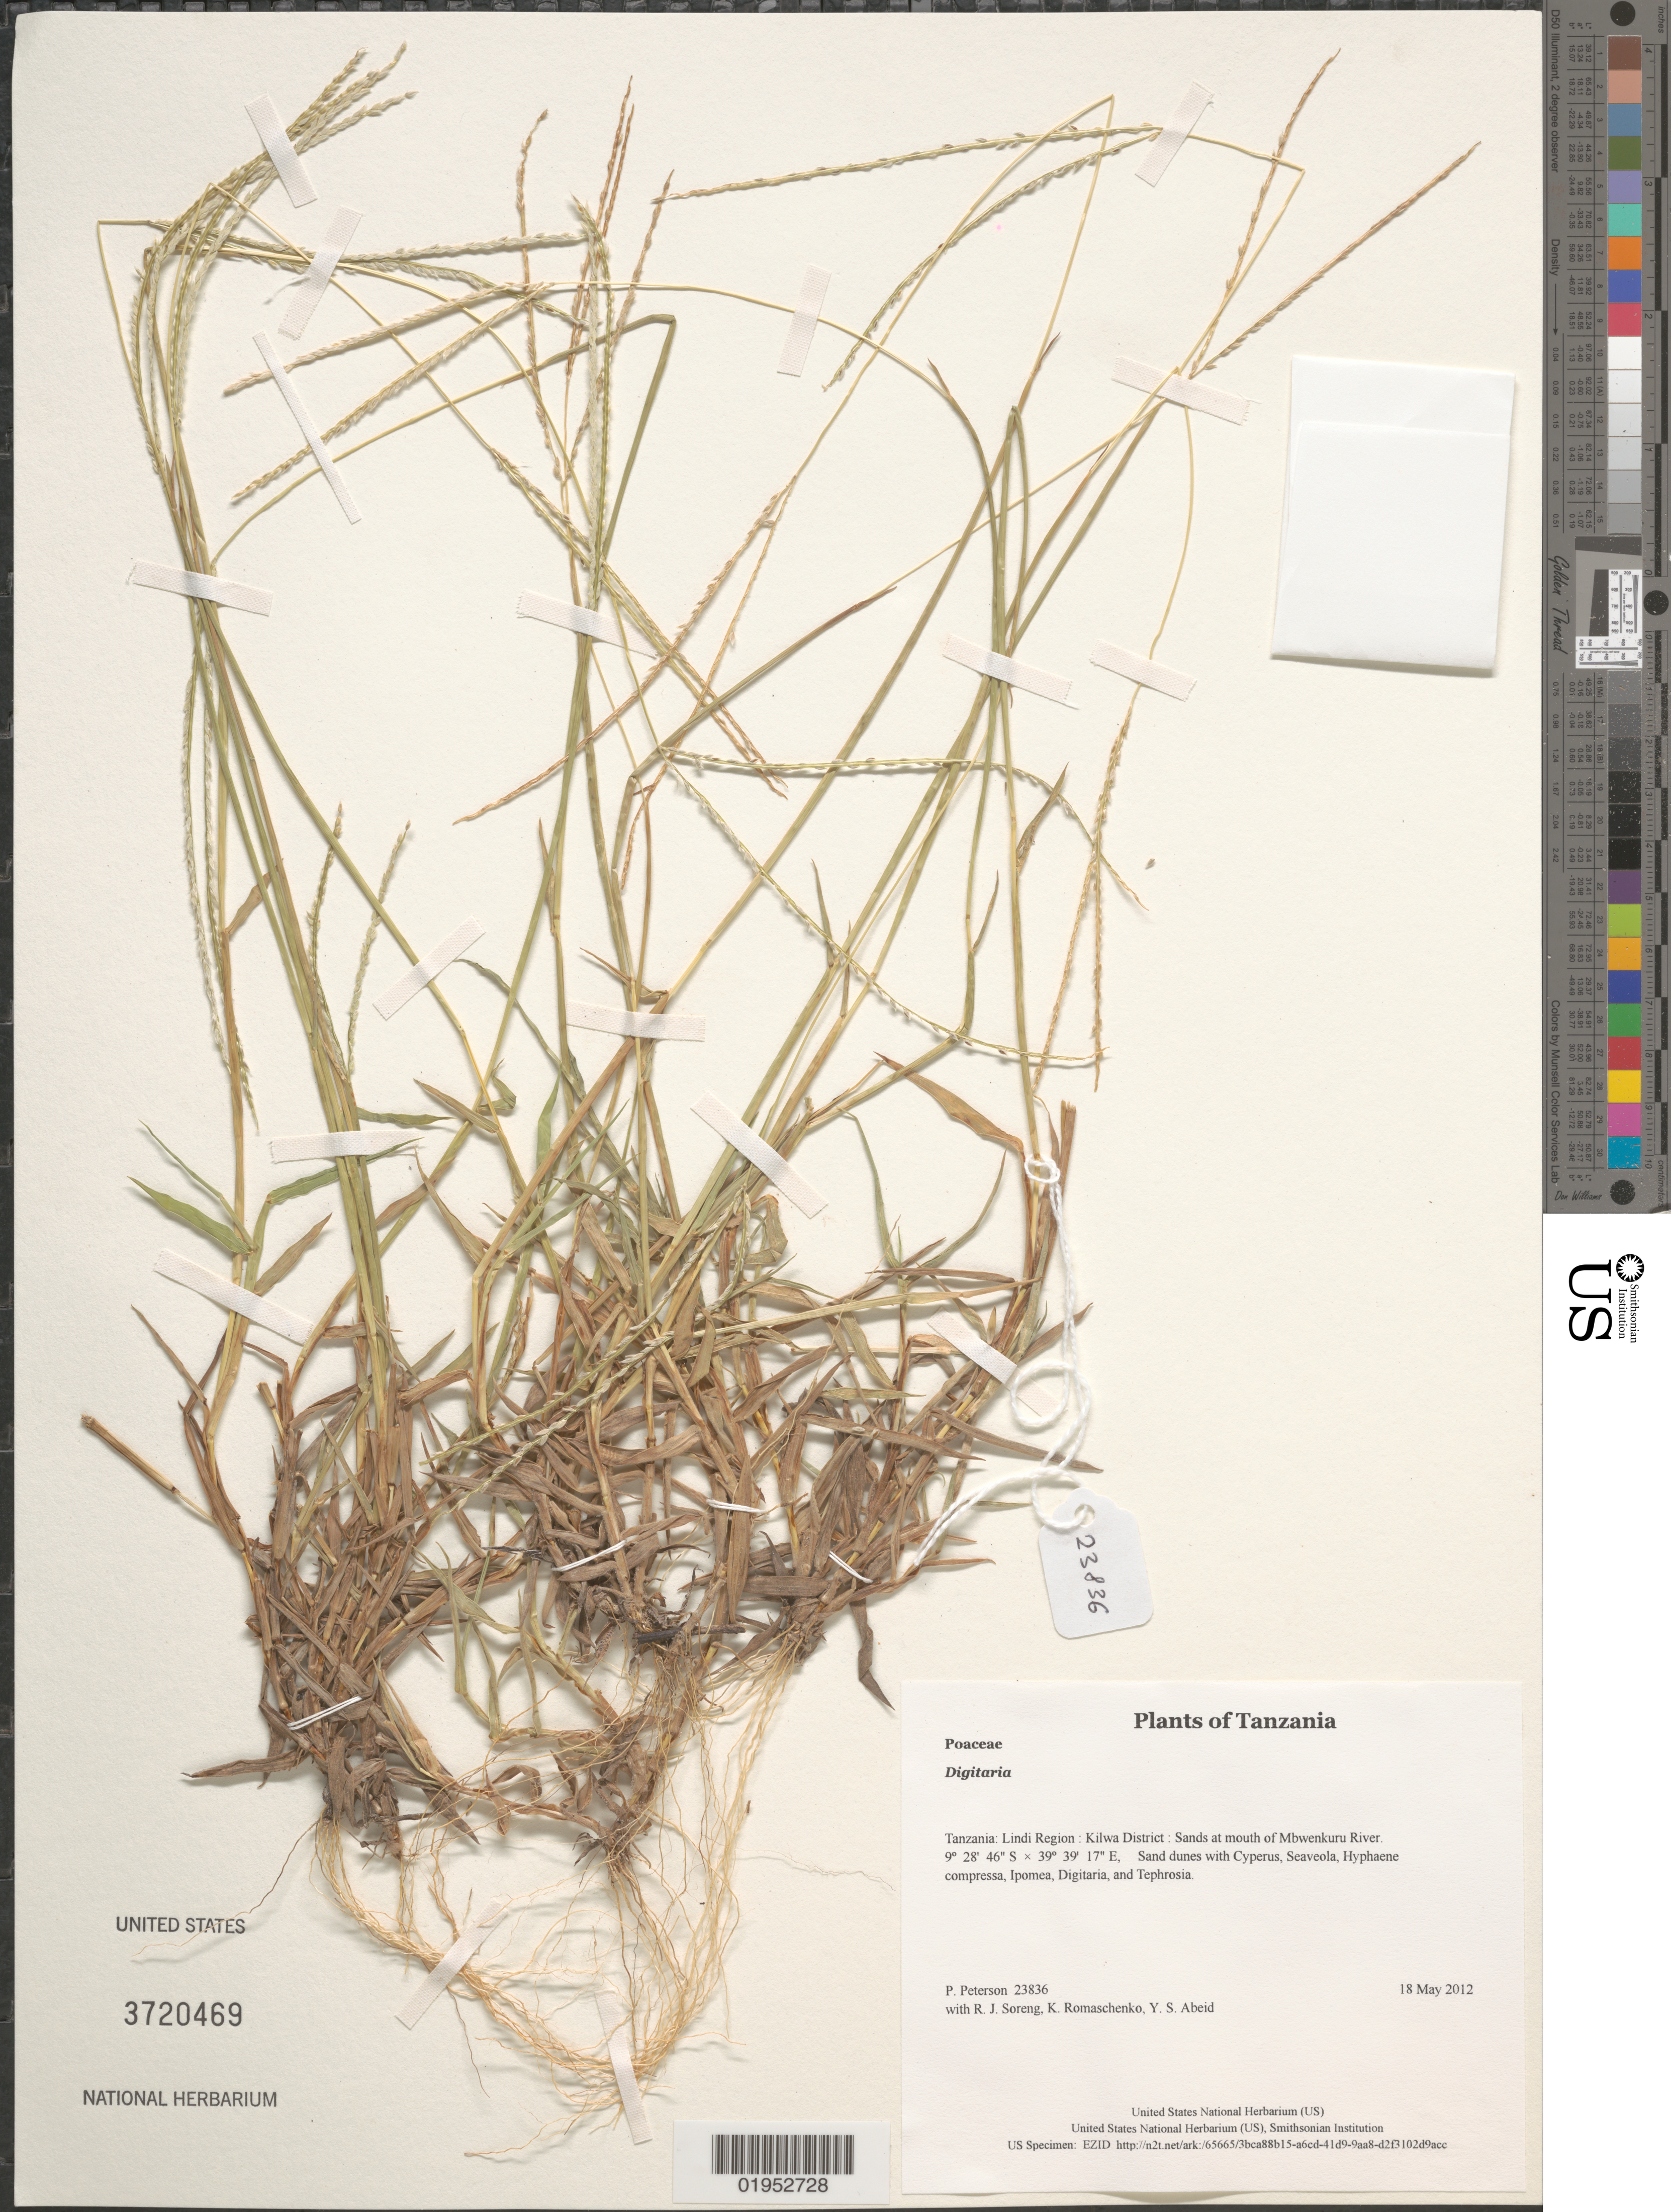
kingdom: Plantae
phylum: Tracheophyta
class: Liliopsida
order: Poales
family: Poaceae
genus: Digitaria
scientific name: Digitaria sp.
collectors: P. M. Peterson, R. J. Soreng, K. Romaschenko & Y. Abeid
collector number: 23836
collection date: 2012-05-18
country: Tanzania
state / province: Lindi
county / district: Kilwa District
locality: Sands at mouth of Mbwenkuru River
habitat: Sand dunes with Cyperus, Seaveola, Hyphaene compressa, Ipomea, Digitaria, and Tephrosia.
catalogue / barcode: US 3720469